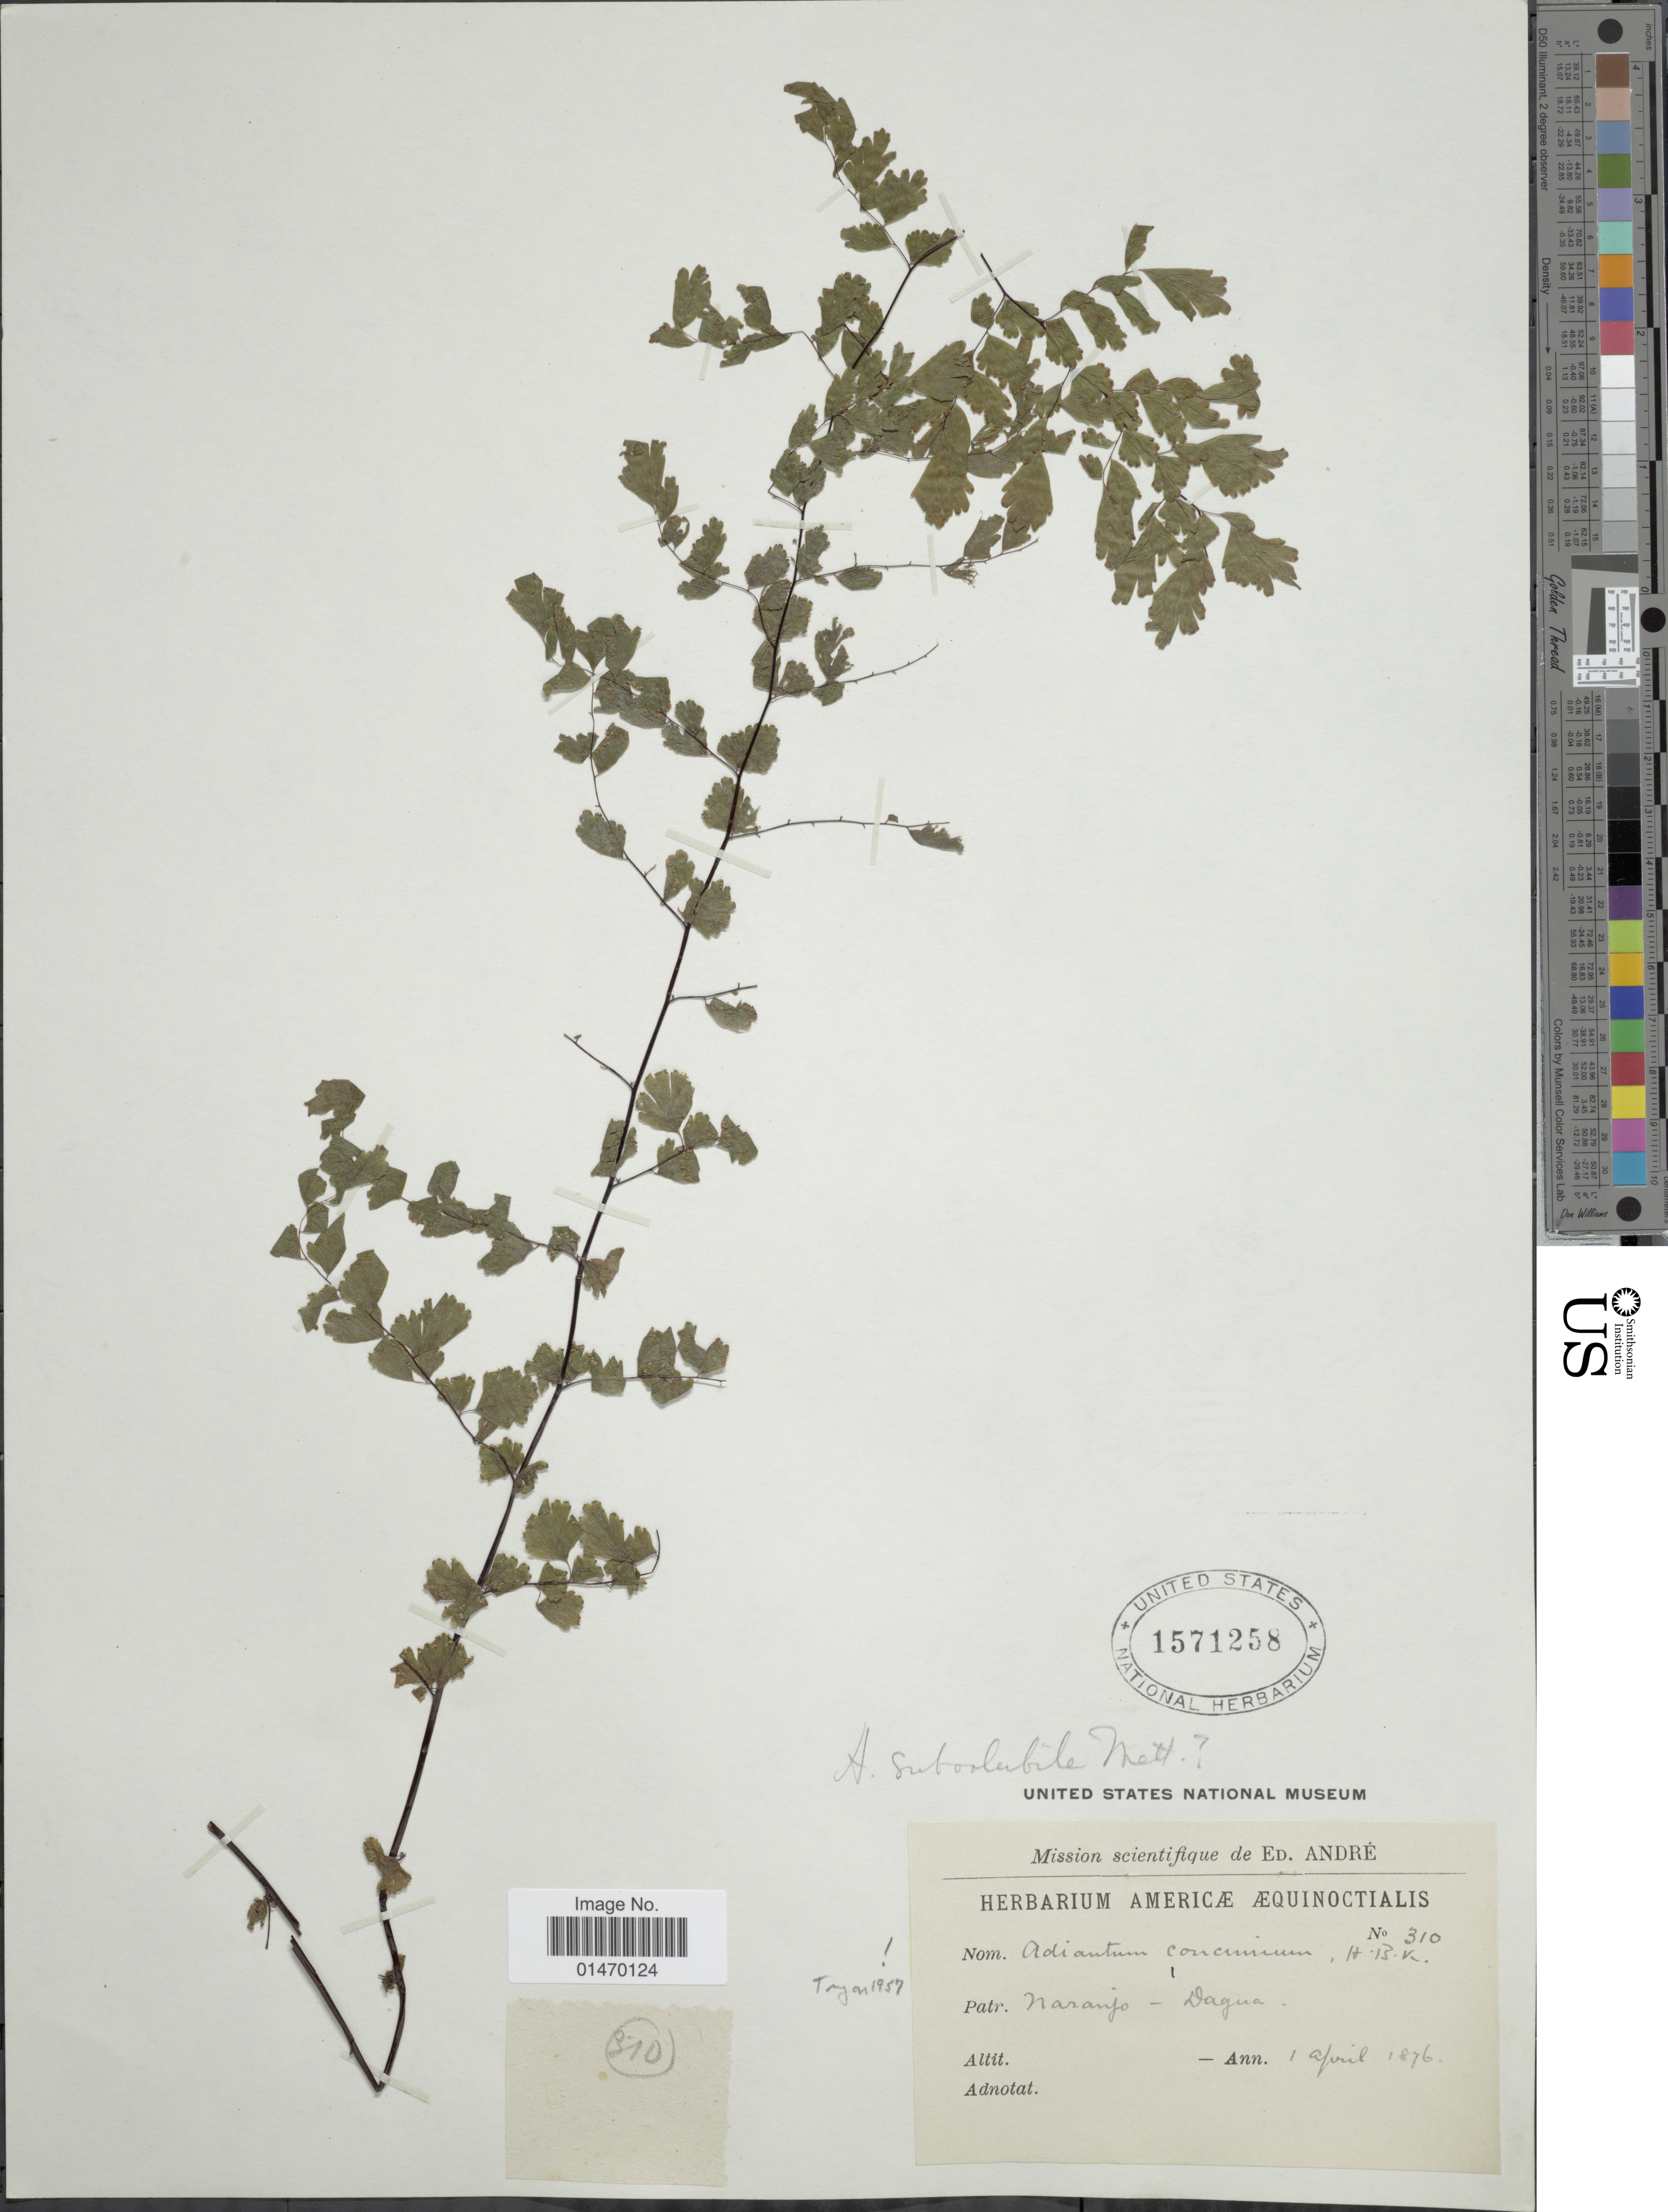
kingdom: Plantae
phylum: Tracheophyta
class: Polypodiopsida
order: Polypodiales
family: Pteridaceae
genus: Adiantum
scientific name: Adiantum concinnum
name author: Humb. & Bonpl. ex Willd.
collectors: E. Andre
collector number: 310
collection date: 1876-04-01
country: Colombia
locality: Naranjo, Dagua.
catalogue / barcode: US 1571258